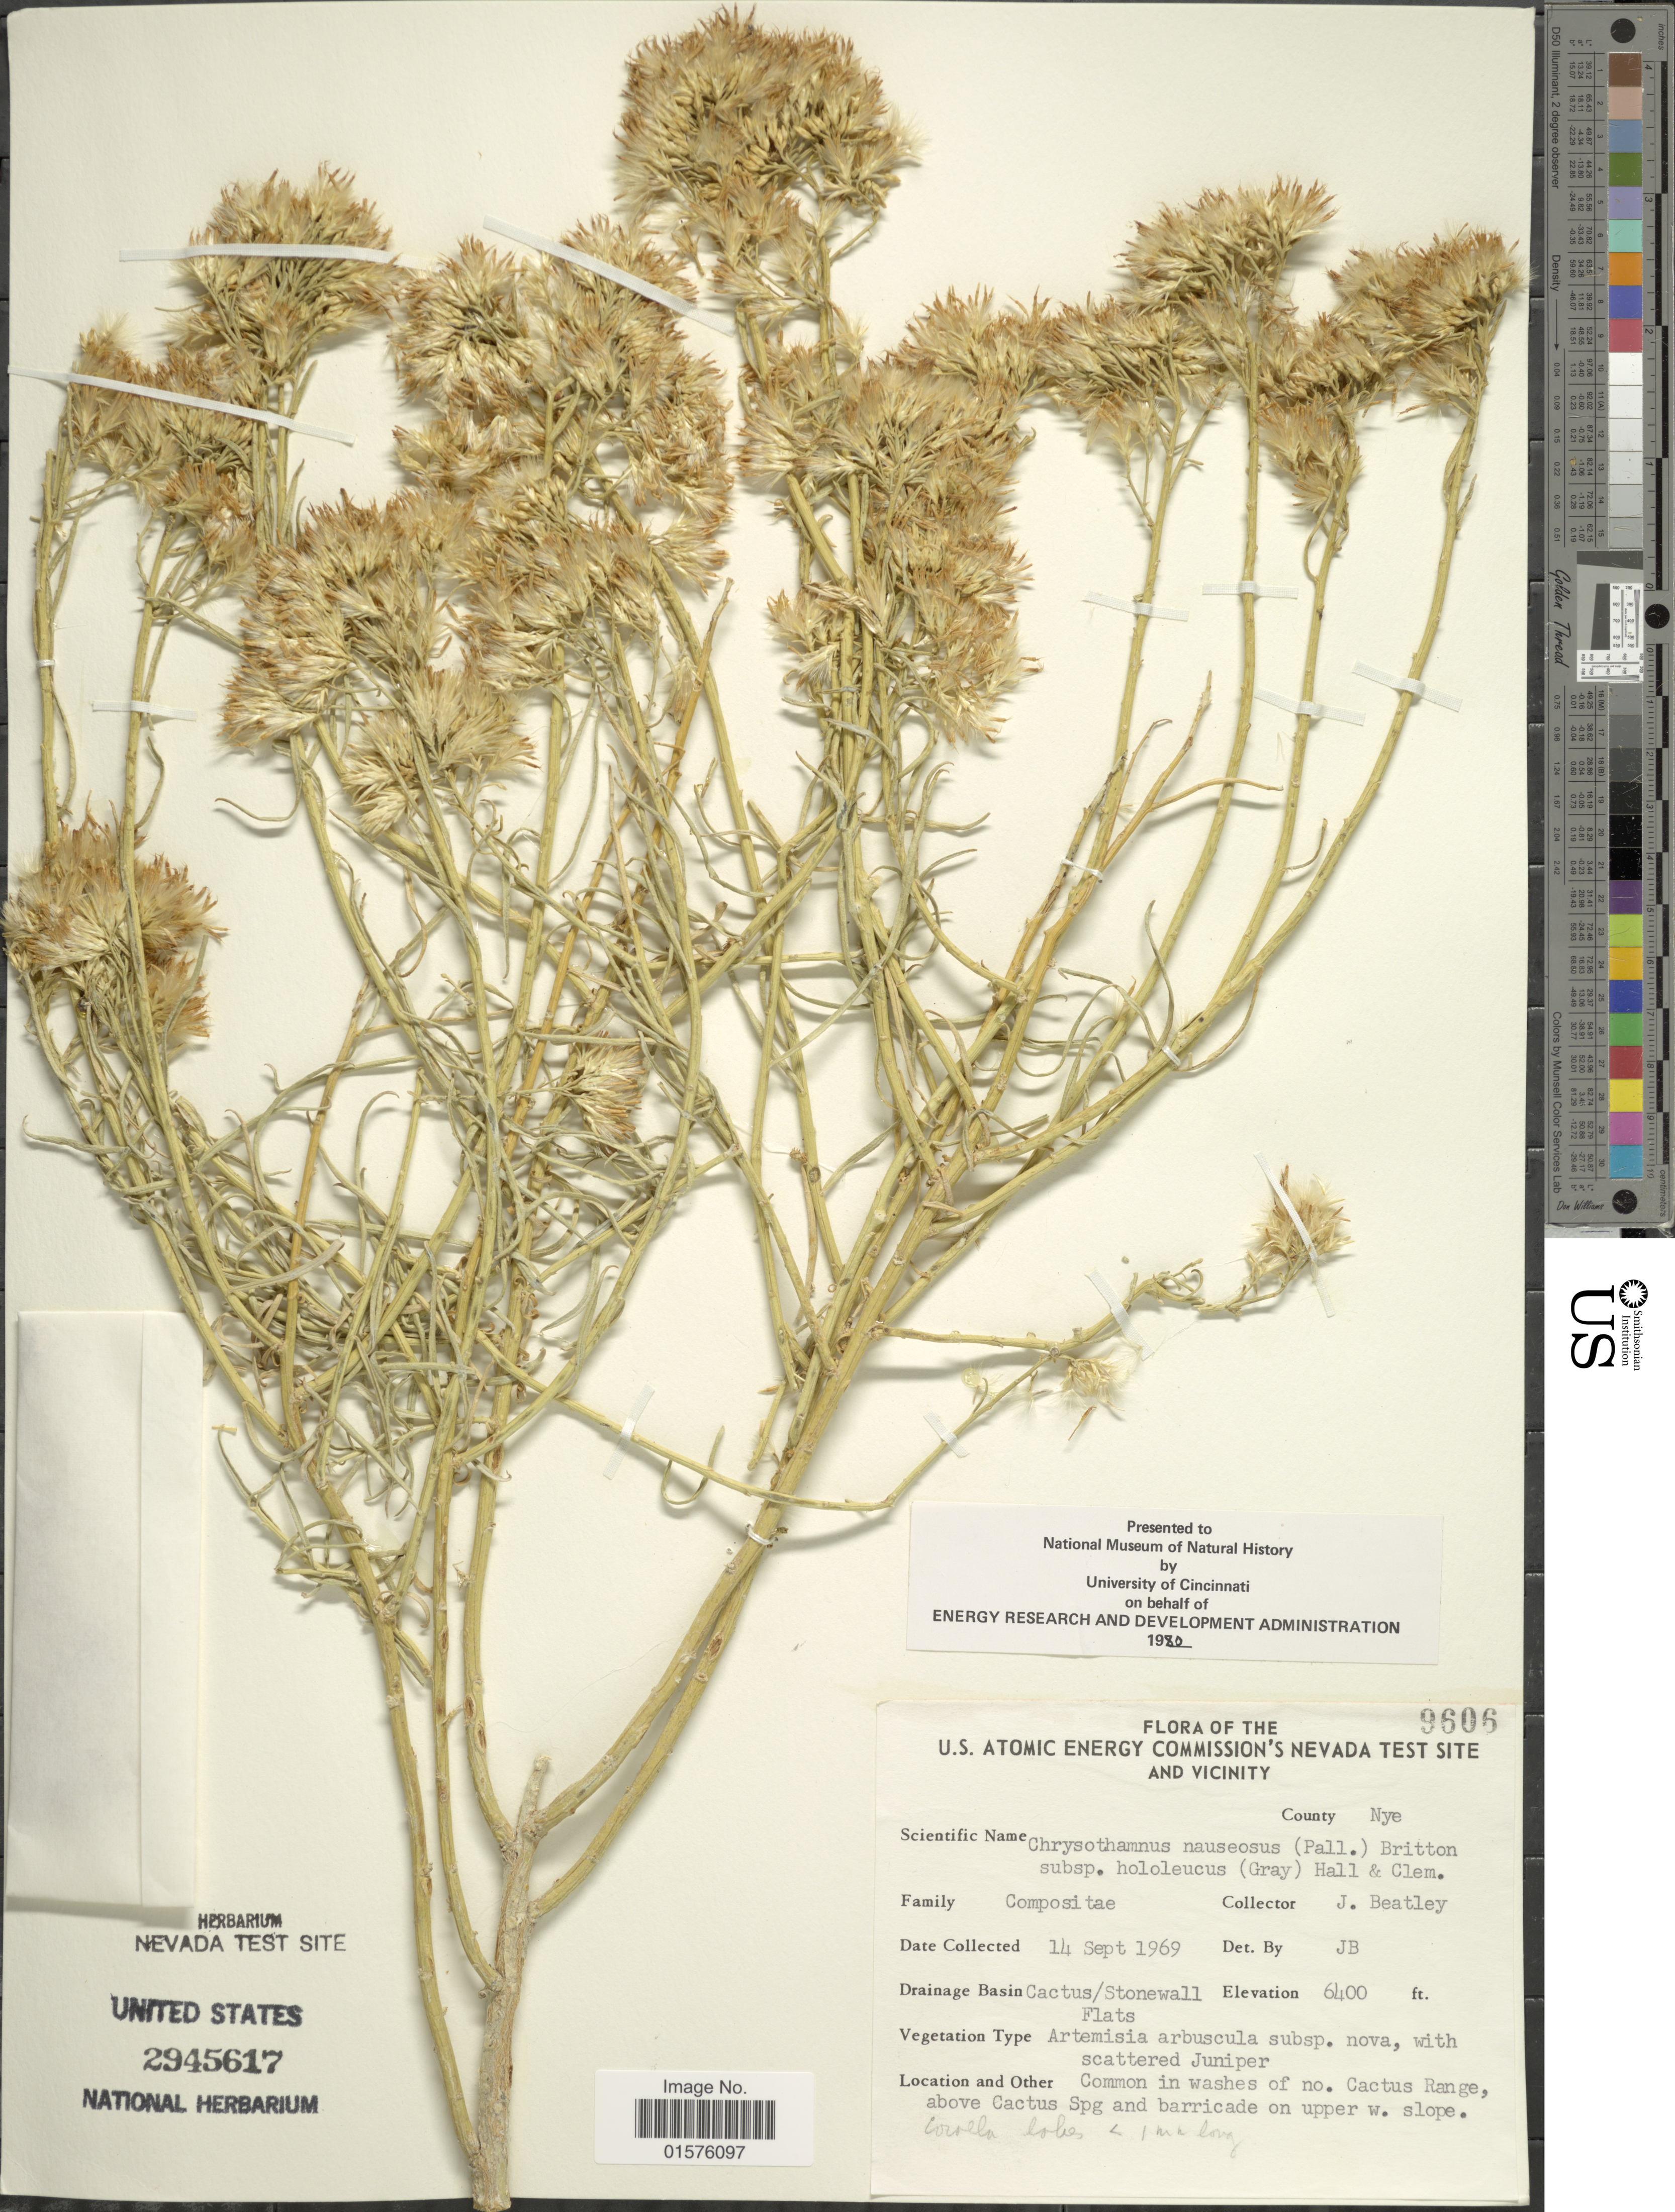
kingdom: Plantae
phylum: Tracheophyta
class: Magnoliopsida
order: Asterales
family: Asteraceae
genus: Ericameria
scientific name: Ericameria nauseosa var. hololeuca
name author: (A. Gray) G.L. Nesom & G.I. Baird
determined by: Urbatsch, Lowell E., Curator (LSU), Louisiana State University (UNITED STATES)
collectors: J. C. Beatley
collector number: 9606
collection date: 1969-09-14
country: United States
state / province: Nevada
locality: The U.S. Atomic Energy Commision's Nevada test site and vicinity, County: Nye, common in washes of no. Cactus range, above cactus Spg and barricade on upper w. slope. Drainage basin: Cactus / Stonewall Flats.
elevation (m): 1951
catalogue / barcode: US 2945617